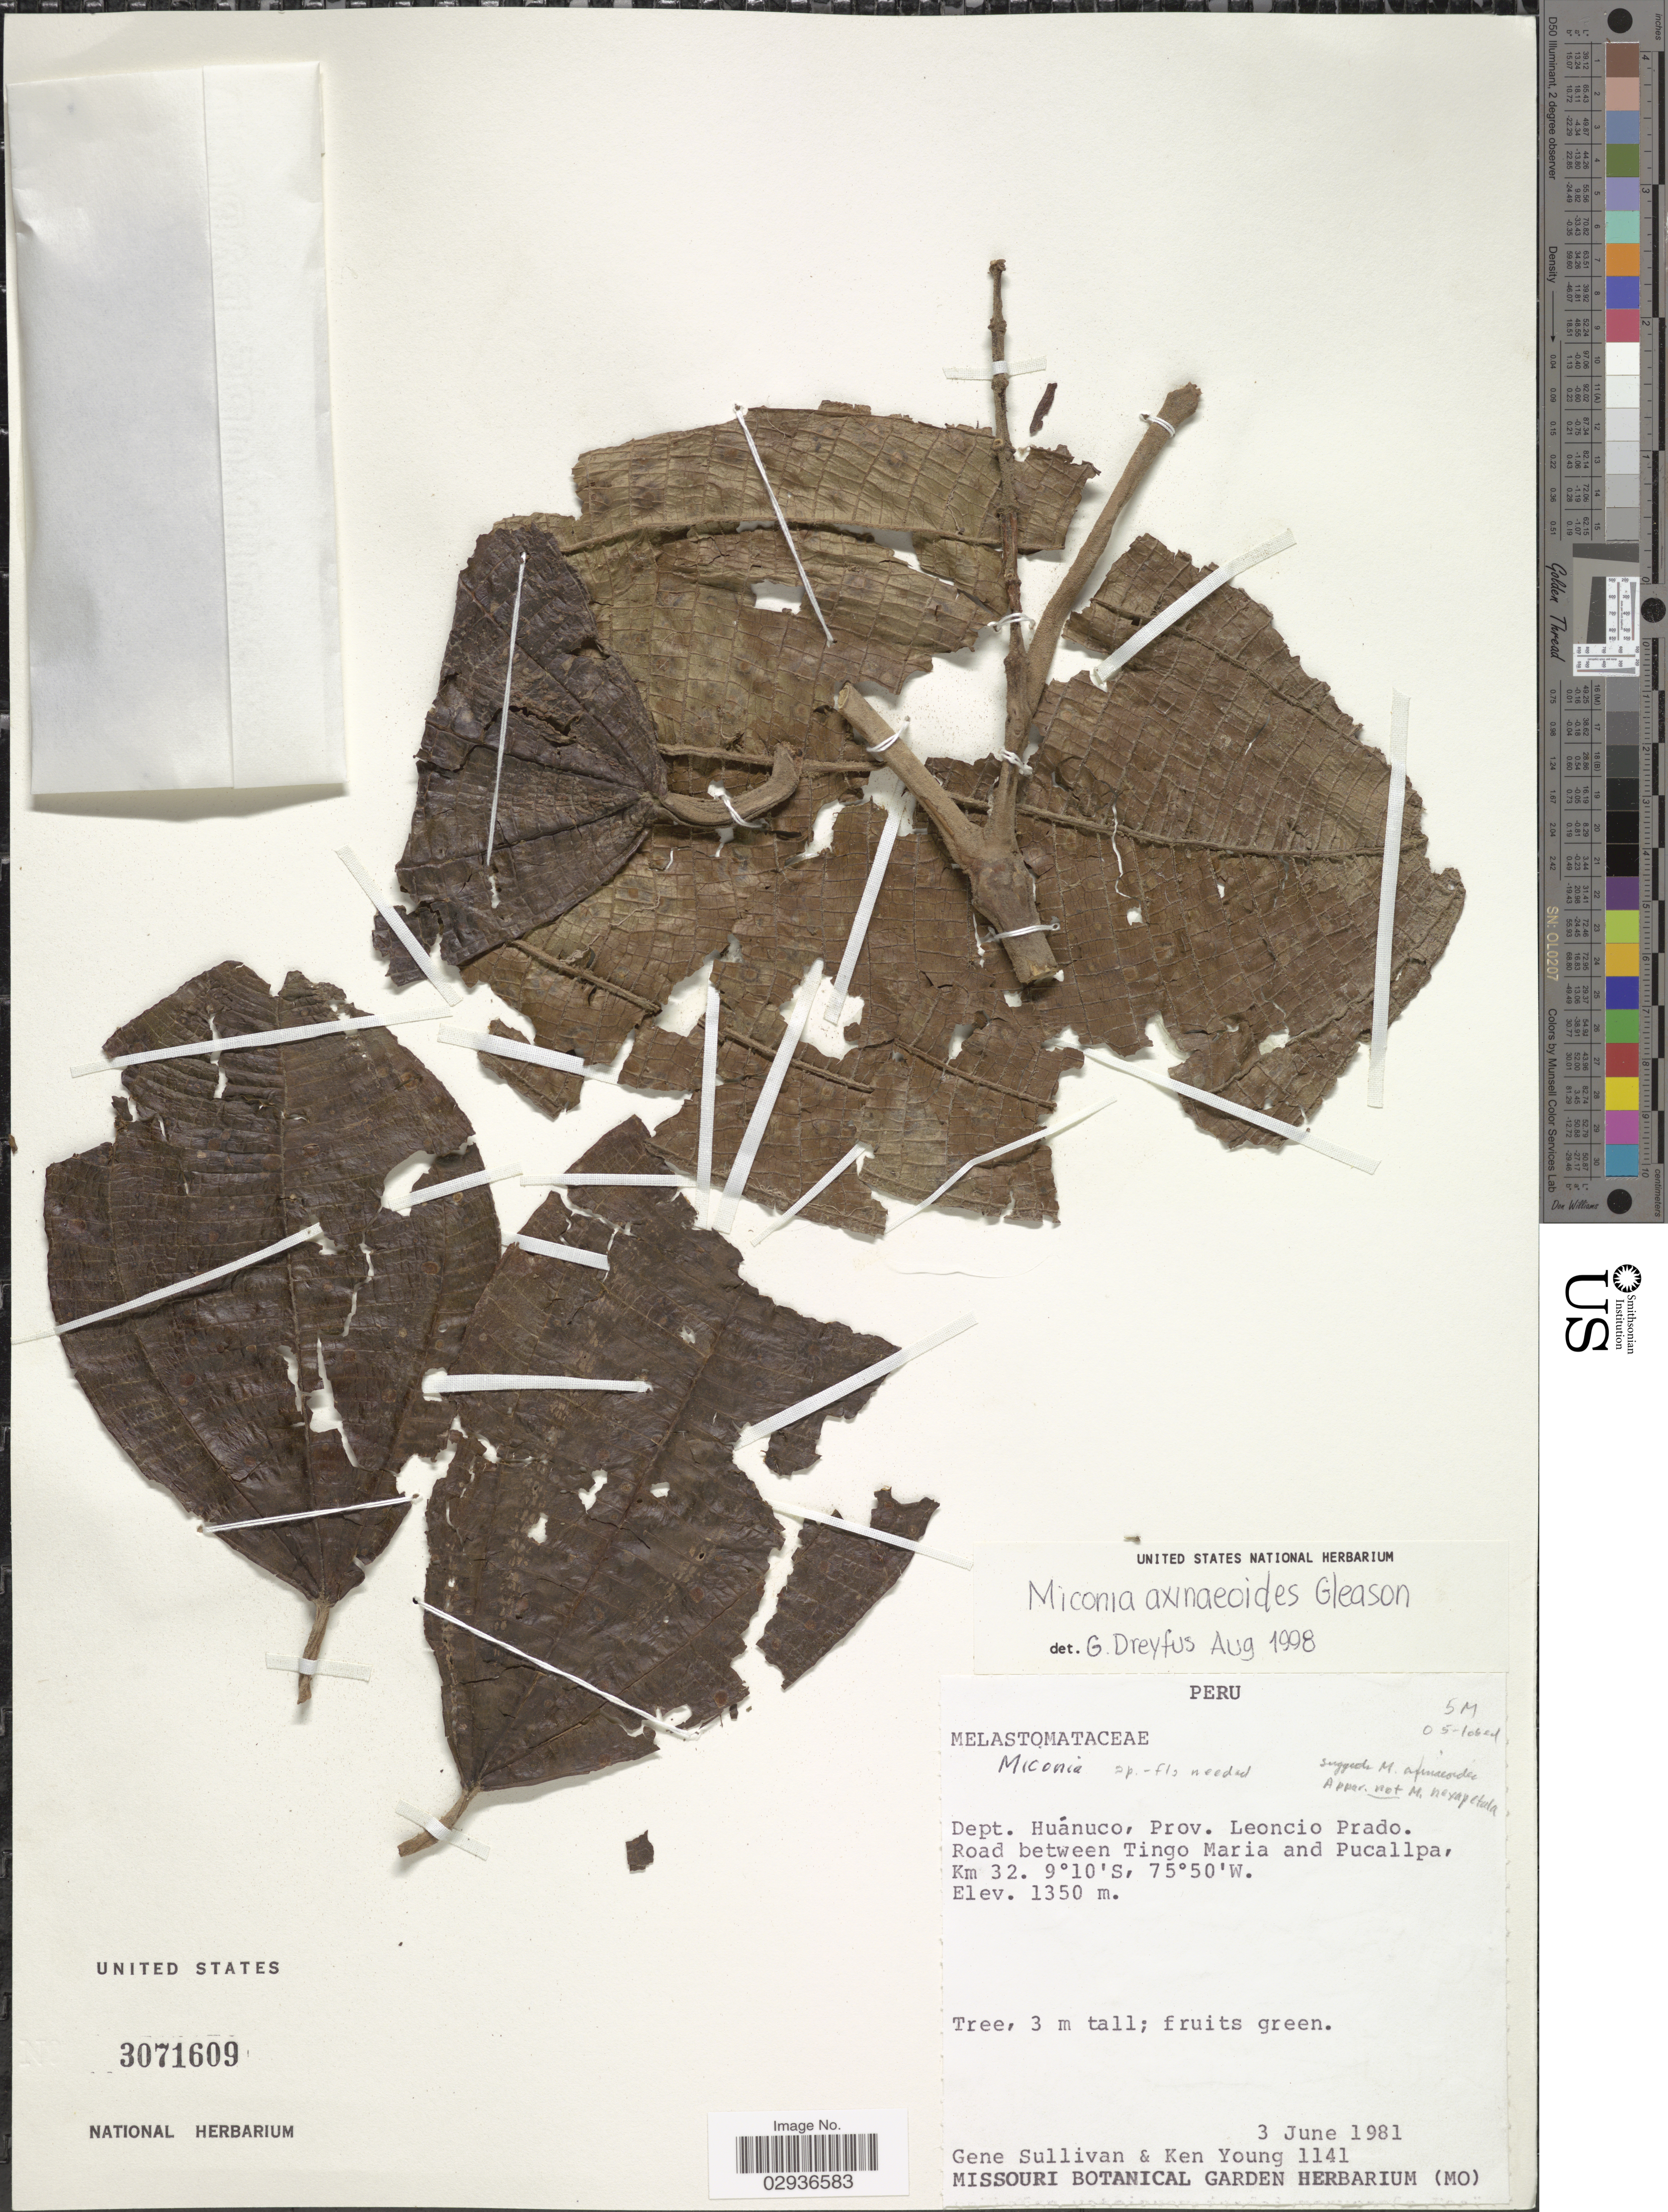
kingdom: Plantae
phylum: Tracheophyta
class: Magnoliopsida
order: Myrtales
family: Melastomataceae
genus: Miconia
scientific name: Miconia axinaeoides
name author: Gleason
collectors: G. Sullivan & K. Young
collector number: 1141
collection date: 1981-06-03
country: Peru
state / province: Huánuco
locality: Dept. Huánuco, Prov. Leoncio Prado. Road between Tingo Maria and Pucallpa, Km 32.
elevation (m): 1350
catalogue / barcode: US 3071609